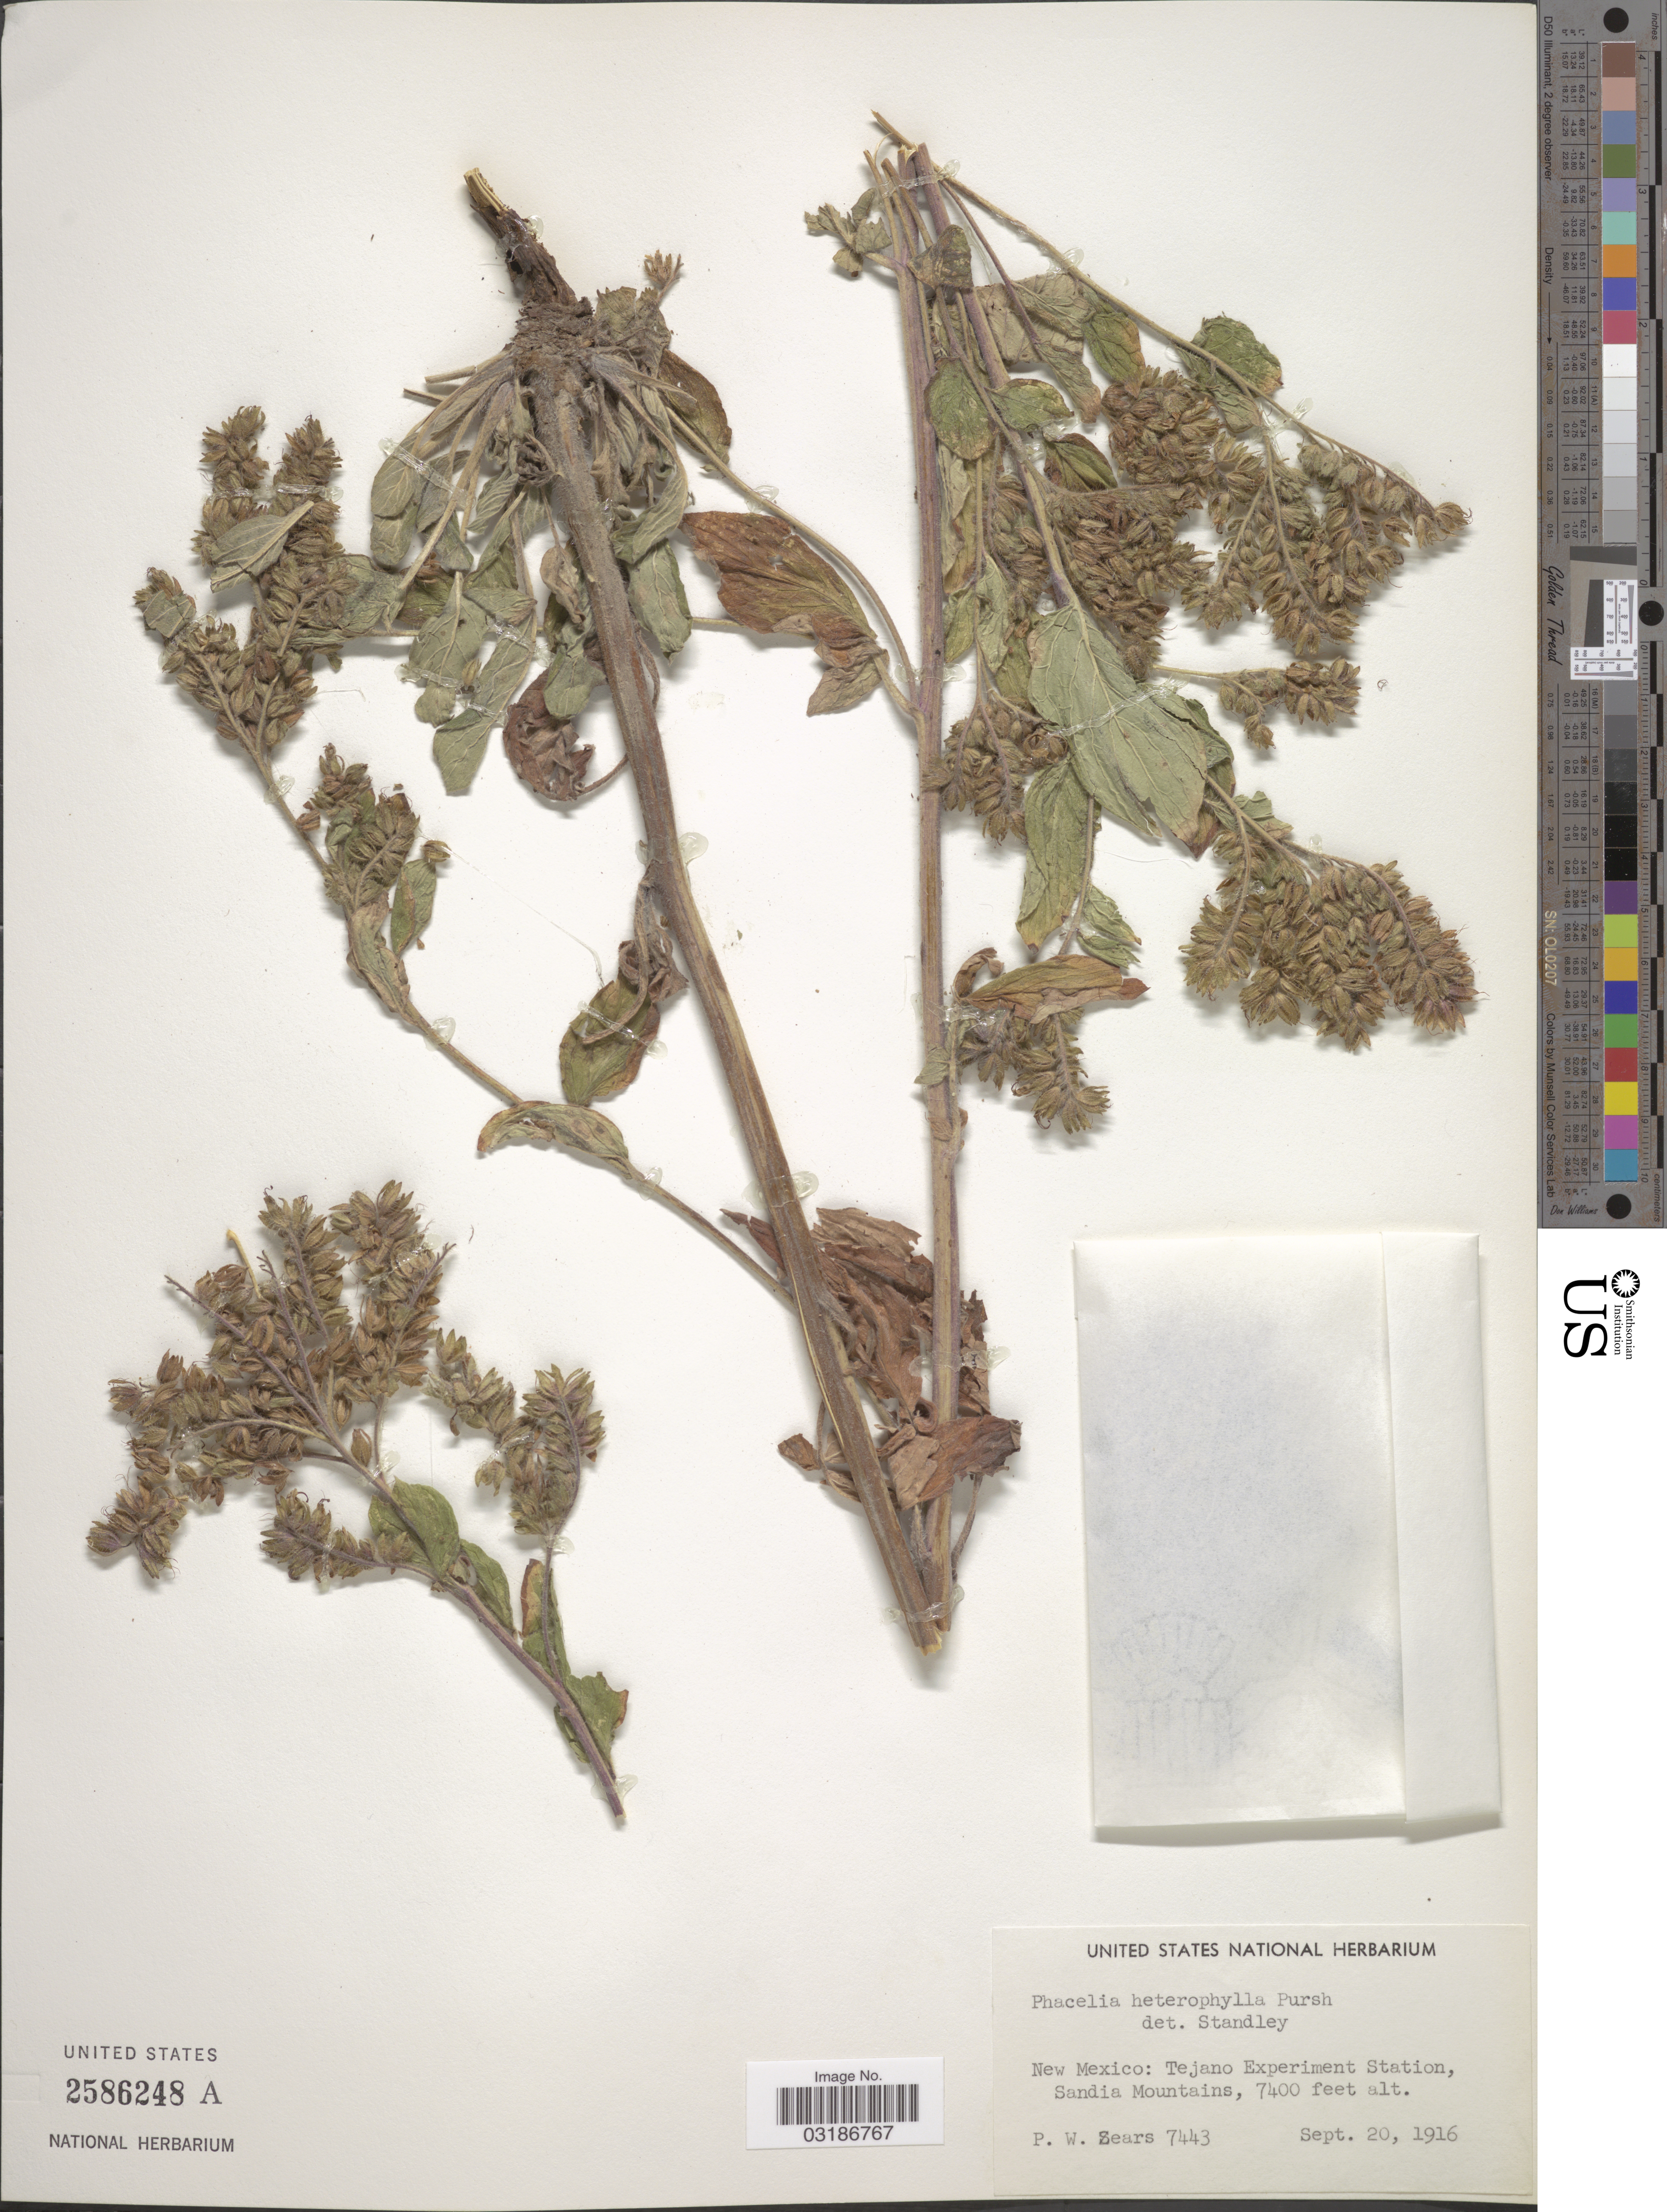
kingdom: Plantae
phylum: Tracheophyta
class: Magnoliopsida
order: Boraginales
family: Hydrophyllaceae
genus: Phacelia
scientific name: Phacelia heterophylla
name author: Pursh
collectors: P. Zears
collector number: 7443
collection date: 1916-09-20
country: United States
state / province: New Mexico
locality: Tejano Experiment Station, Sandia Mountains.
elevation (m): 2256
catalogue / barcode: US 2586248A